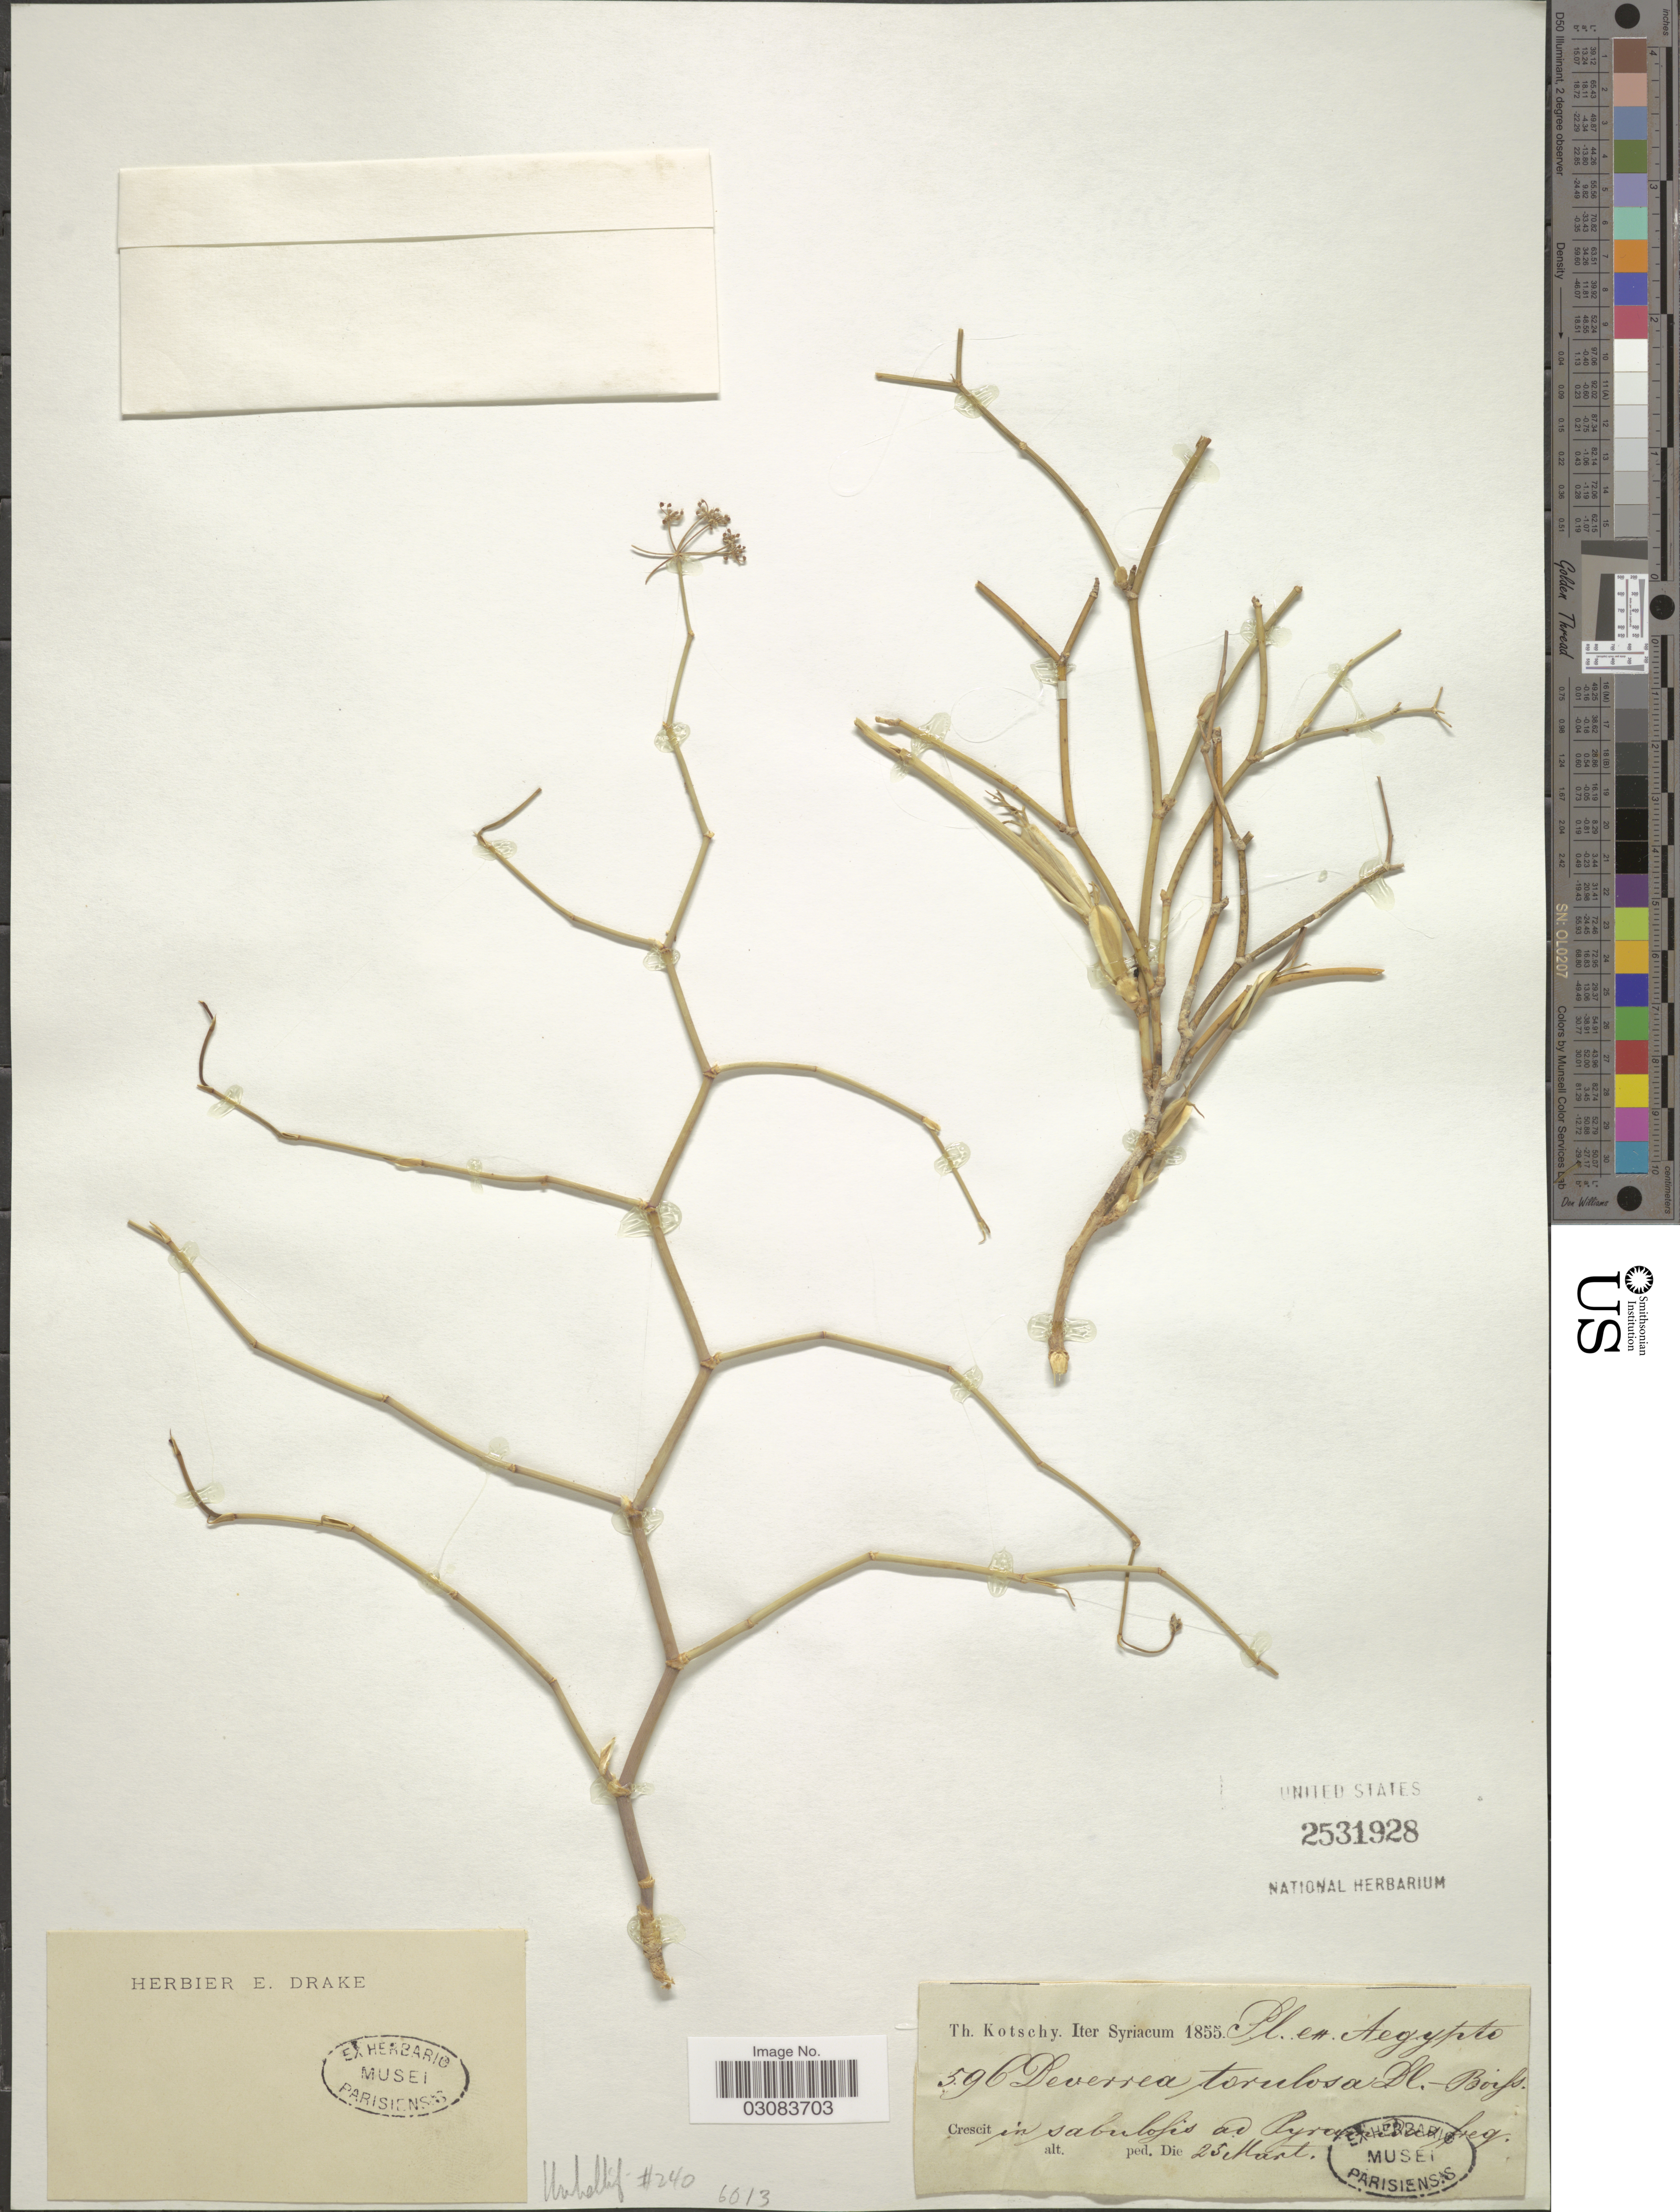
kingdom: Plantae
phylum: Tracheophyta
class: Magnoliopsida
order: Apiales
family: Apiaceae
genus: Deverra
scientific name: Deverra tortuosa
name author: (Desf.) DC.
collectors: K. G. Kotschy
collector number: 596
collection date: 1855-03-25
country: Egypt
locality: Aegypto. In sabulosis ad Pyramidus freq.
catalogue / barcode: US 2531928